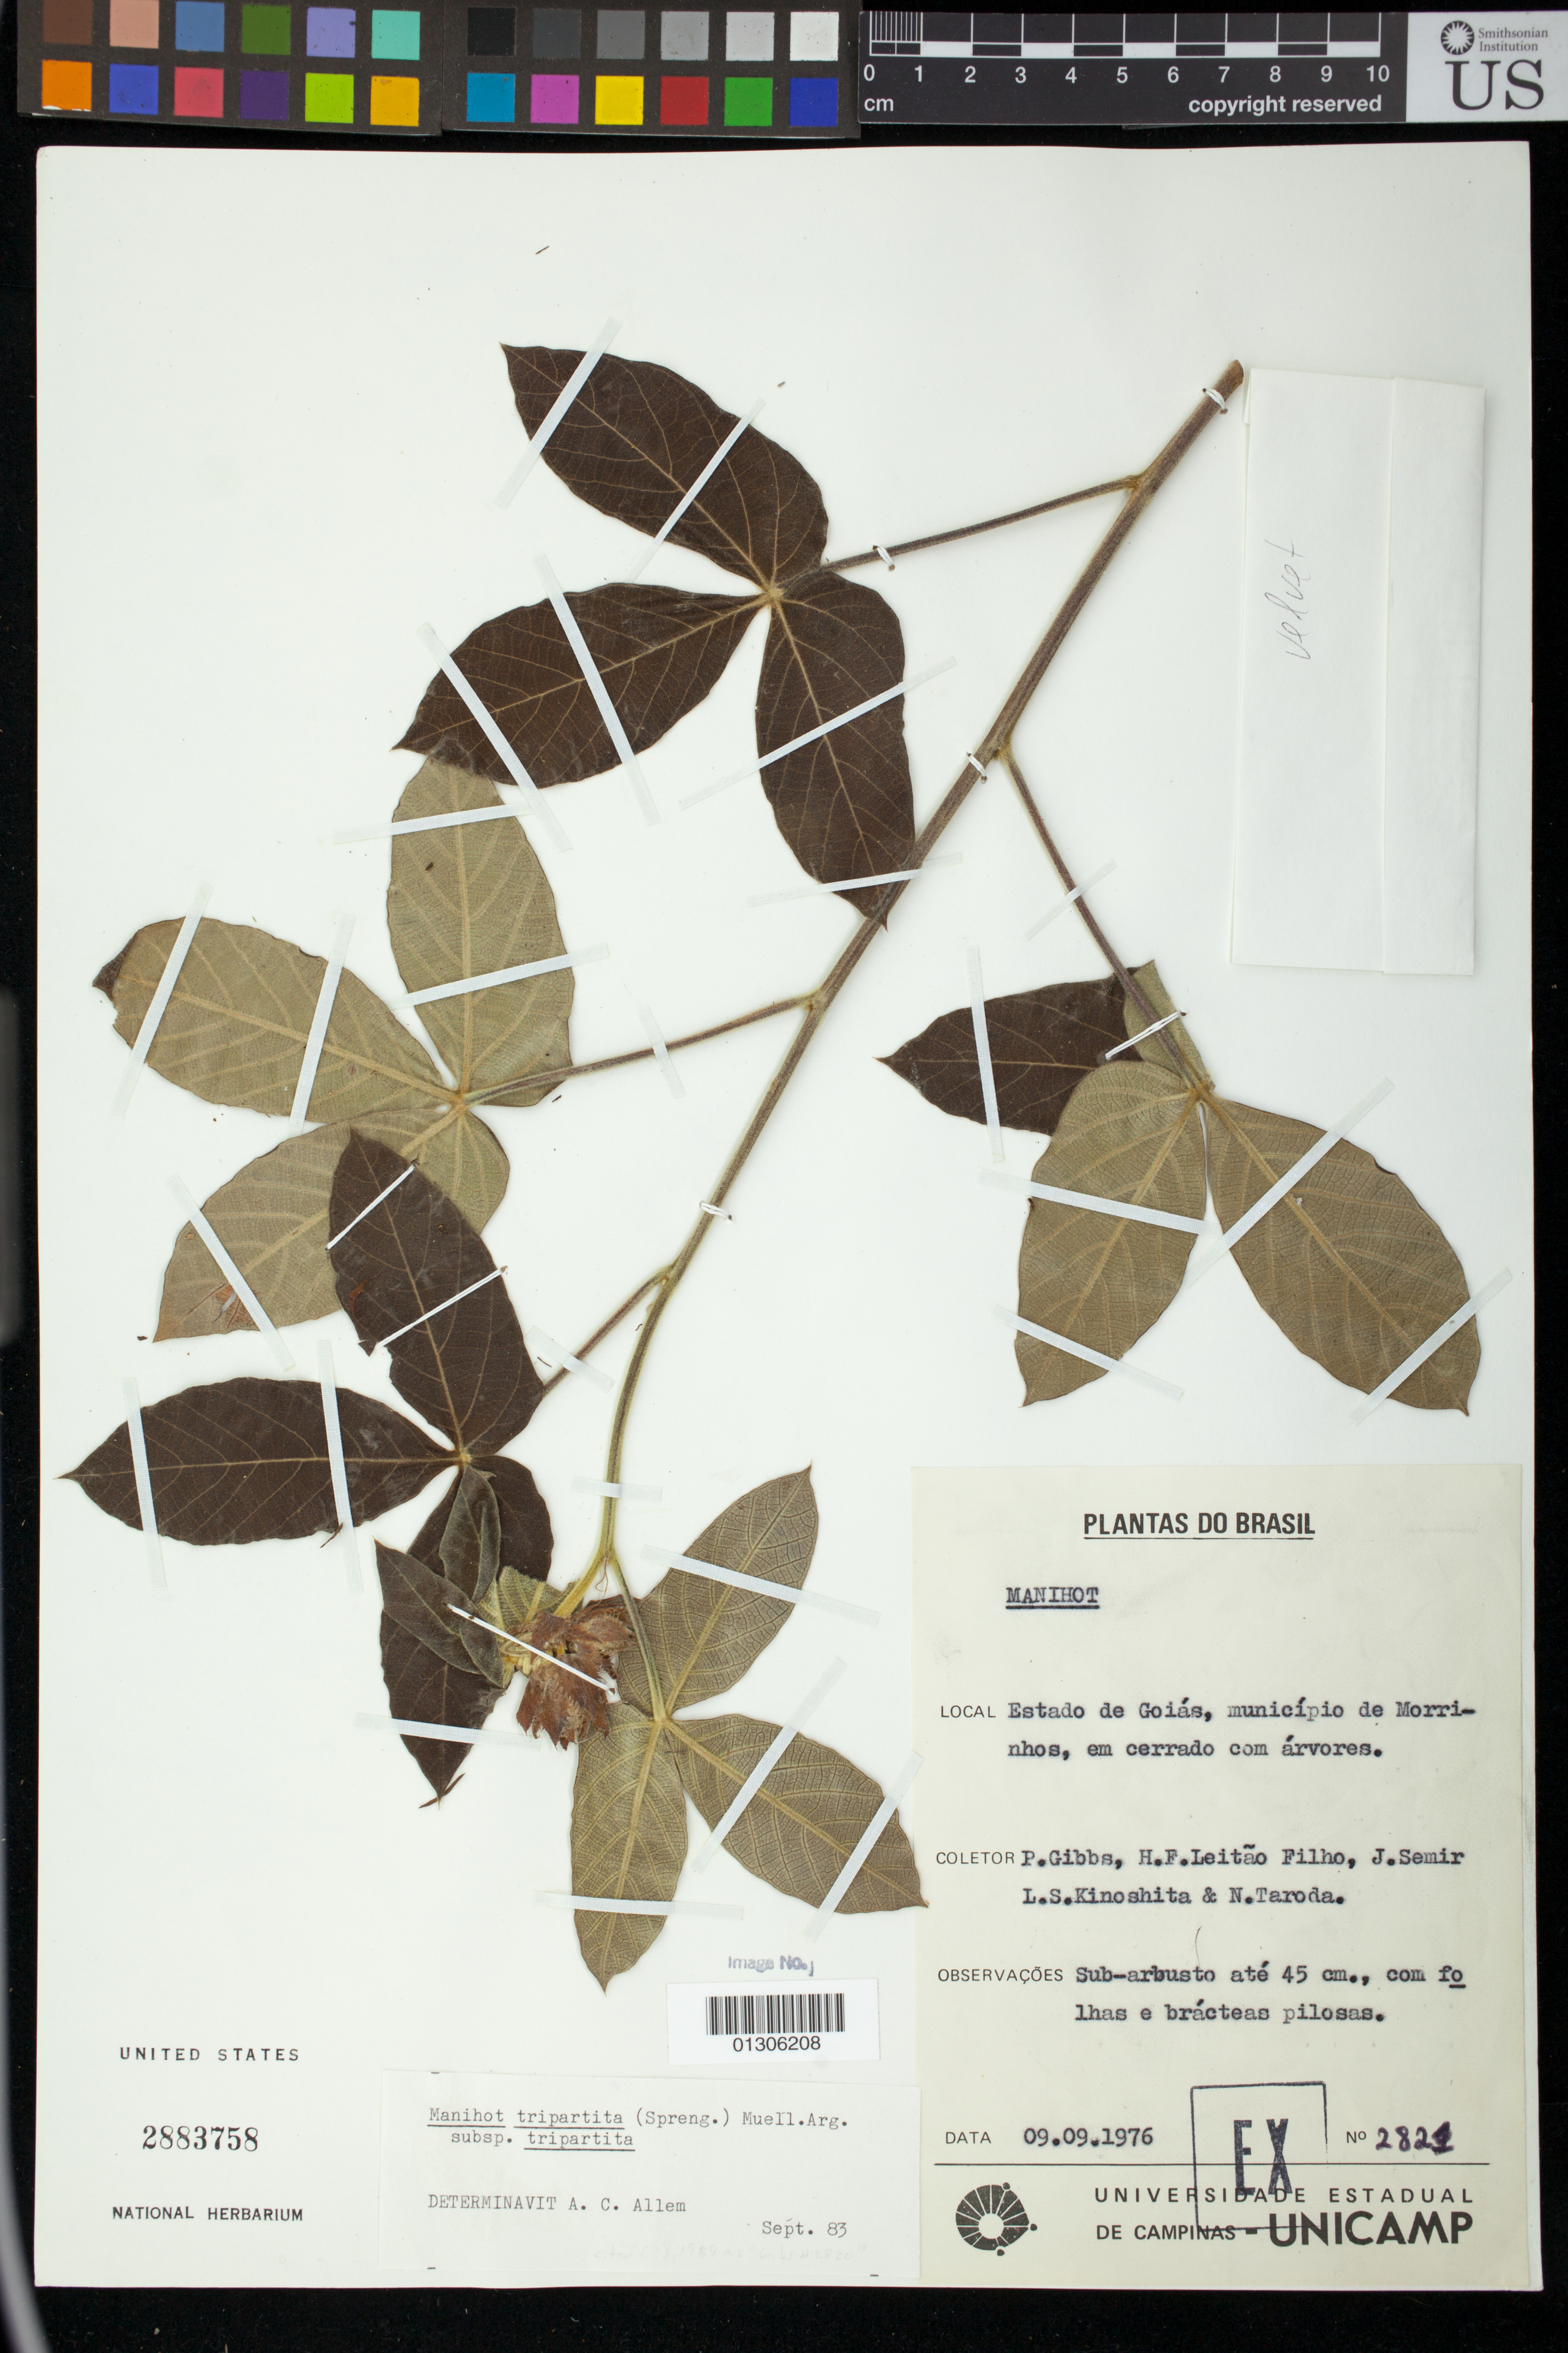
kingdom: Plantae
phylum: Tracheophyta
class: Magnoliopsida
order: Malpighiales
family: Euphorbiaceae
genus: Manihot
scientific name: Manihot tripartita subsp. tripartita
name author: (Spreng.) Müll. Arg.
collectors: P. E. Gibbs, H. Filho, L. S. Kinoshita & N. Taroda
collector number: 2821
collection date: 1976-09-09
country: Brazil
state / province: Goiás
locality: Morrinhos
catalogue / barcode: US 2883758